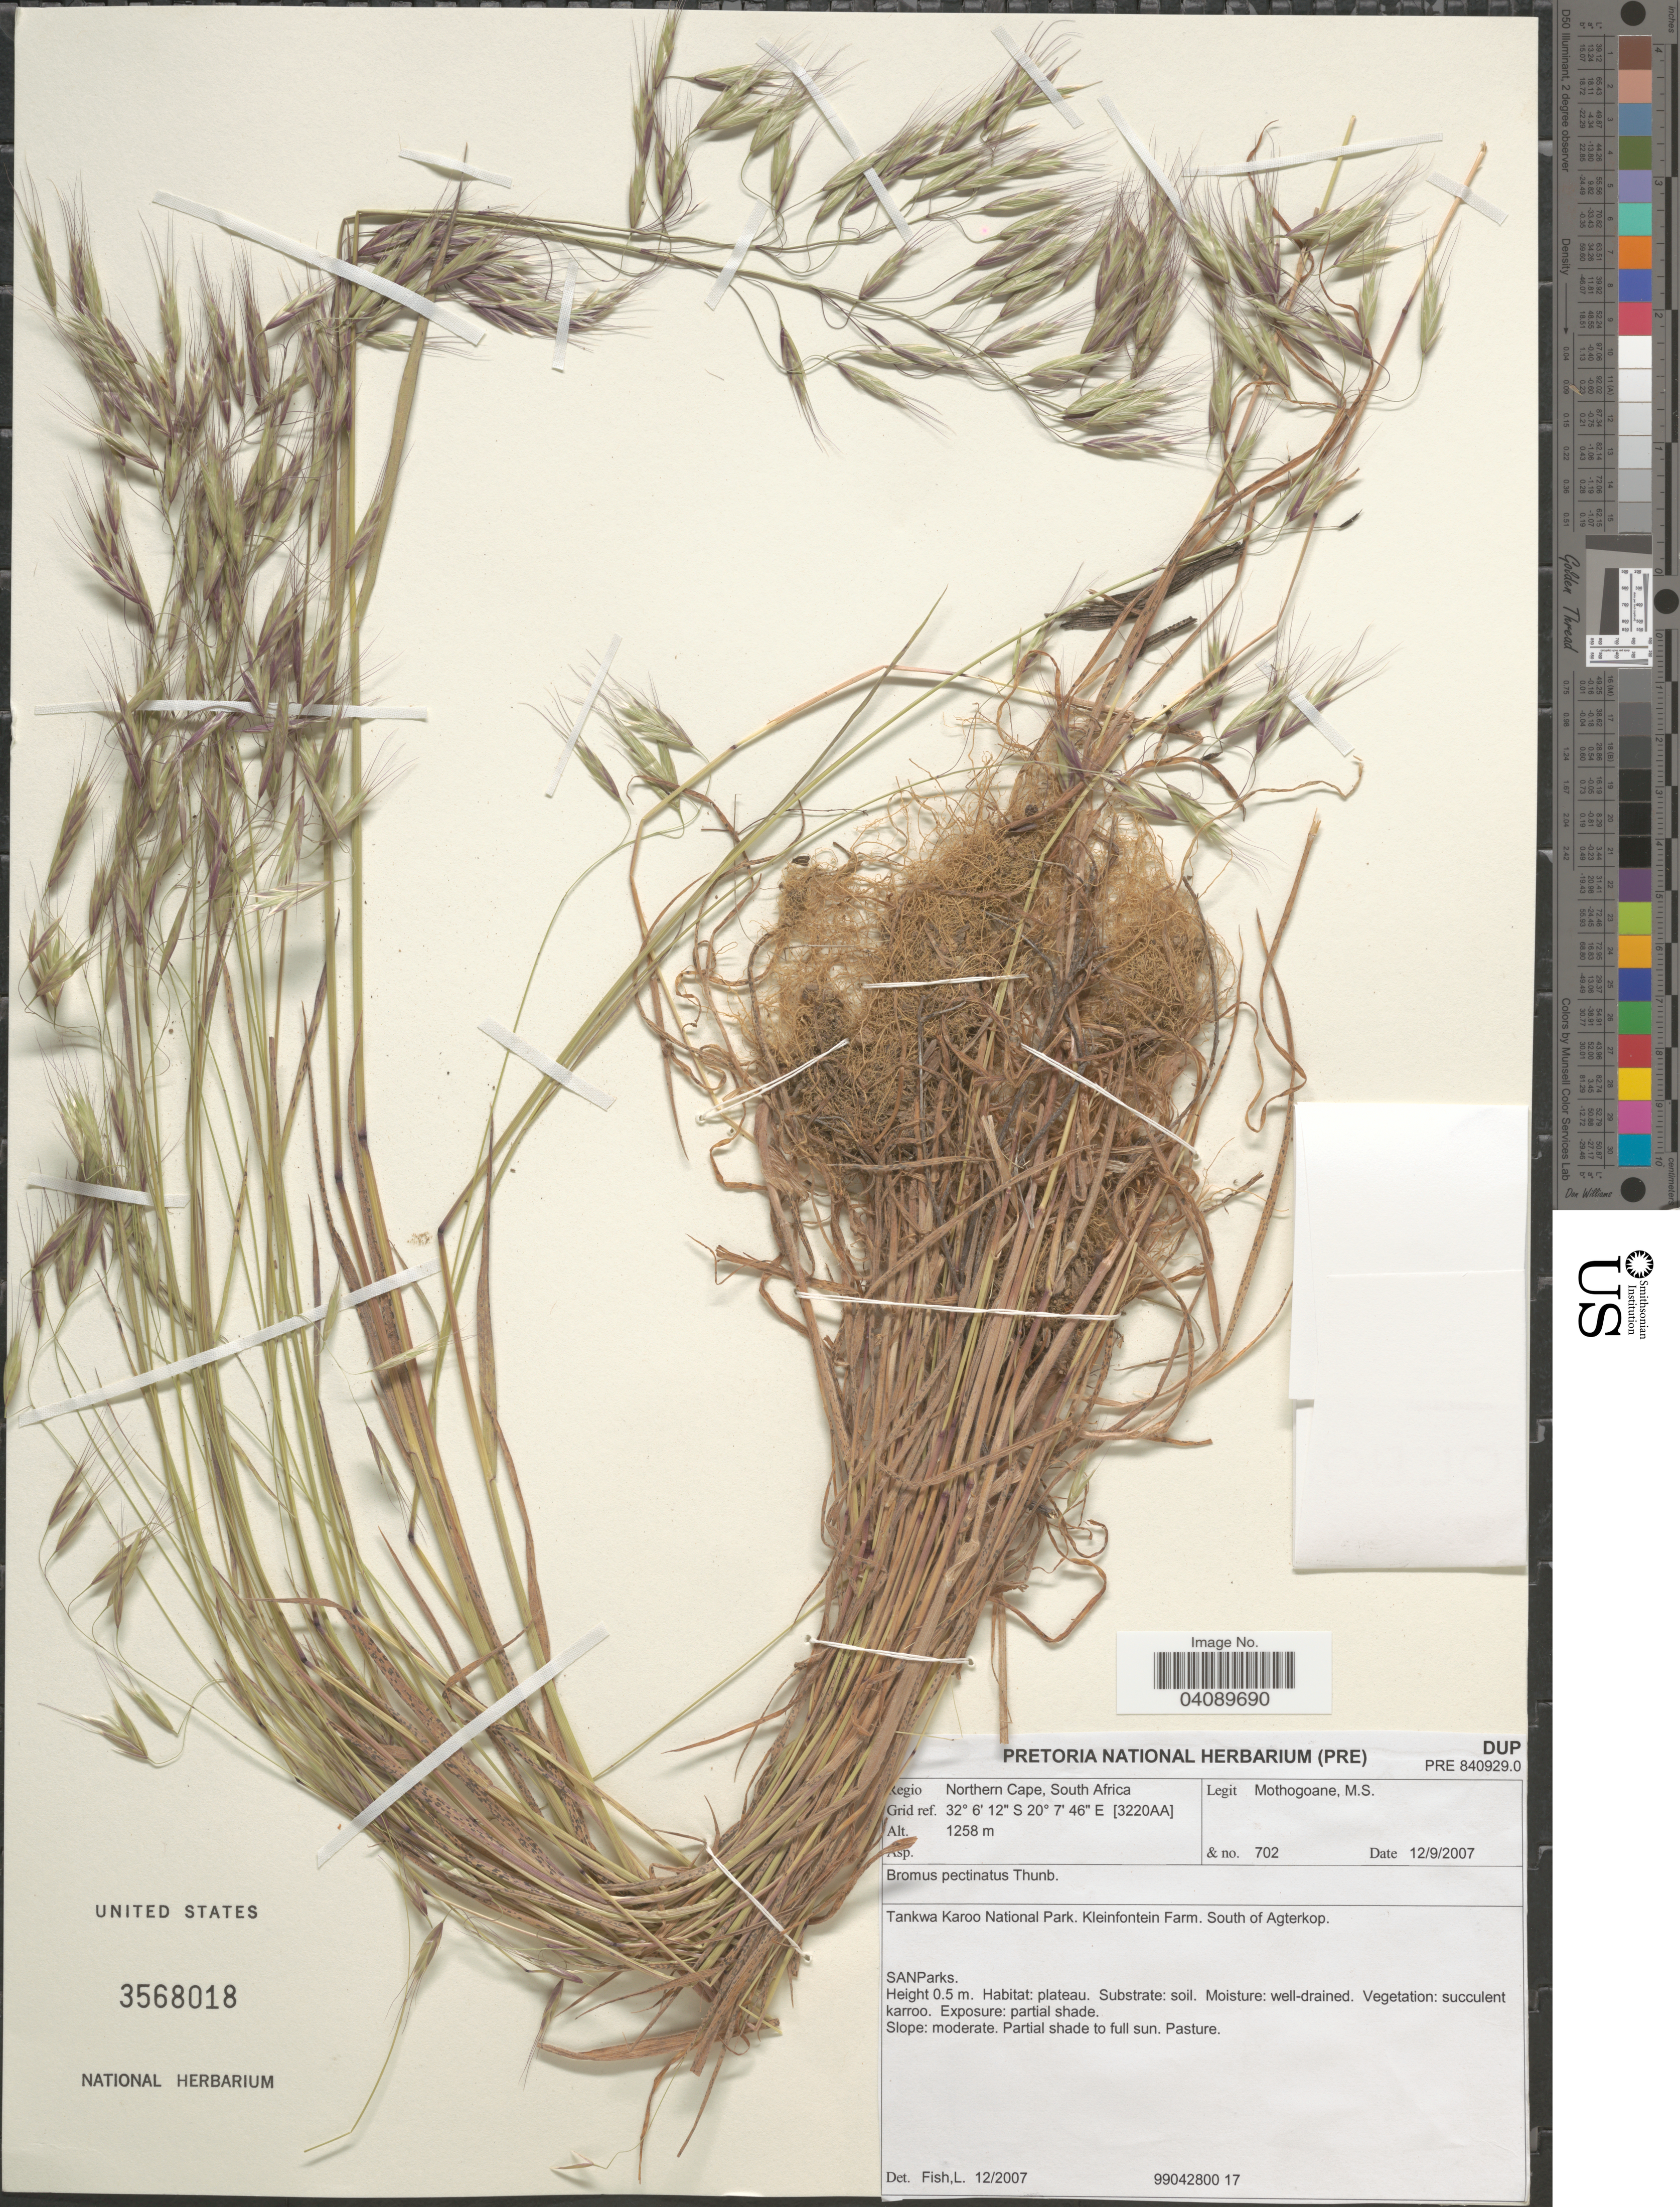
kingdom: Plantae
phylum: Tracheophyta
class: Liliopsida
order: Poales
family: Poaceae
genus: Bromus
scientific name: Bromus pectinatus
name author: Thunb.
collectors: M. Mothogoane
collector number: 702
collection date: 2007-09-12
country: South Africa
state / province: Northern Cape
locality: Regio Northern Cape. Grid ref. [3220AA]. Tankwa Karoo National Park. Kleinfontein Farm. South of Afterkop. SANParks.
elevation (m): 1258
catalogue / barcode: US 3568018